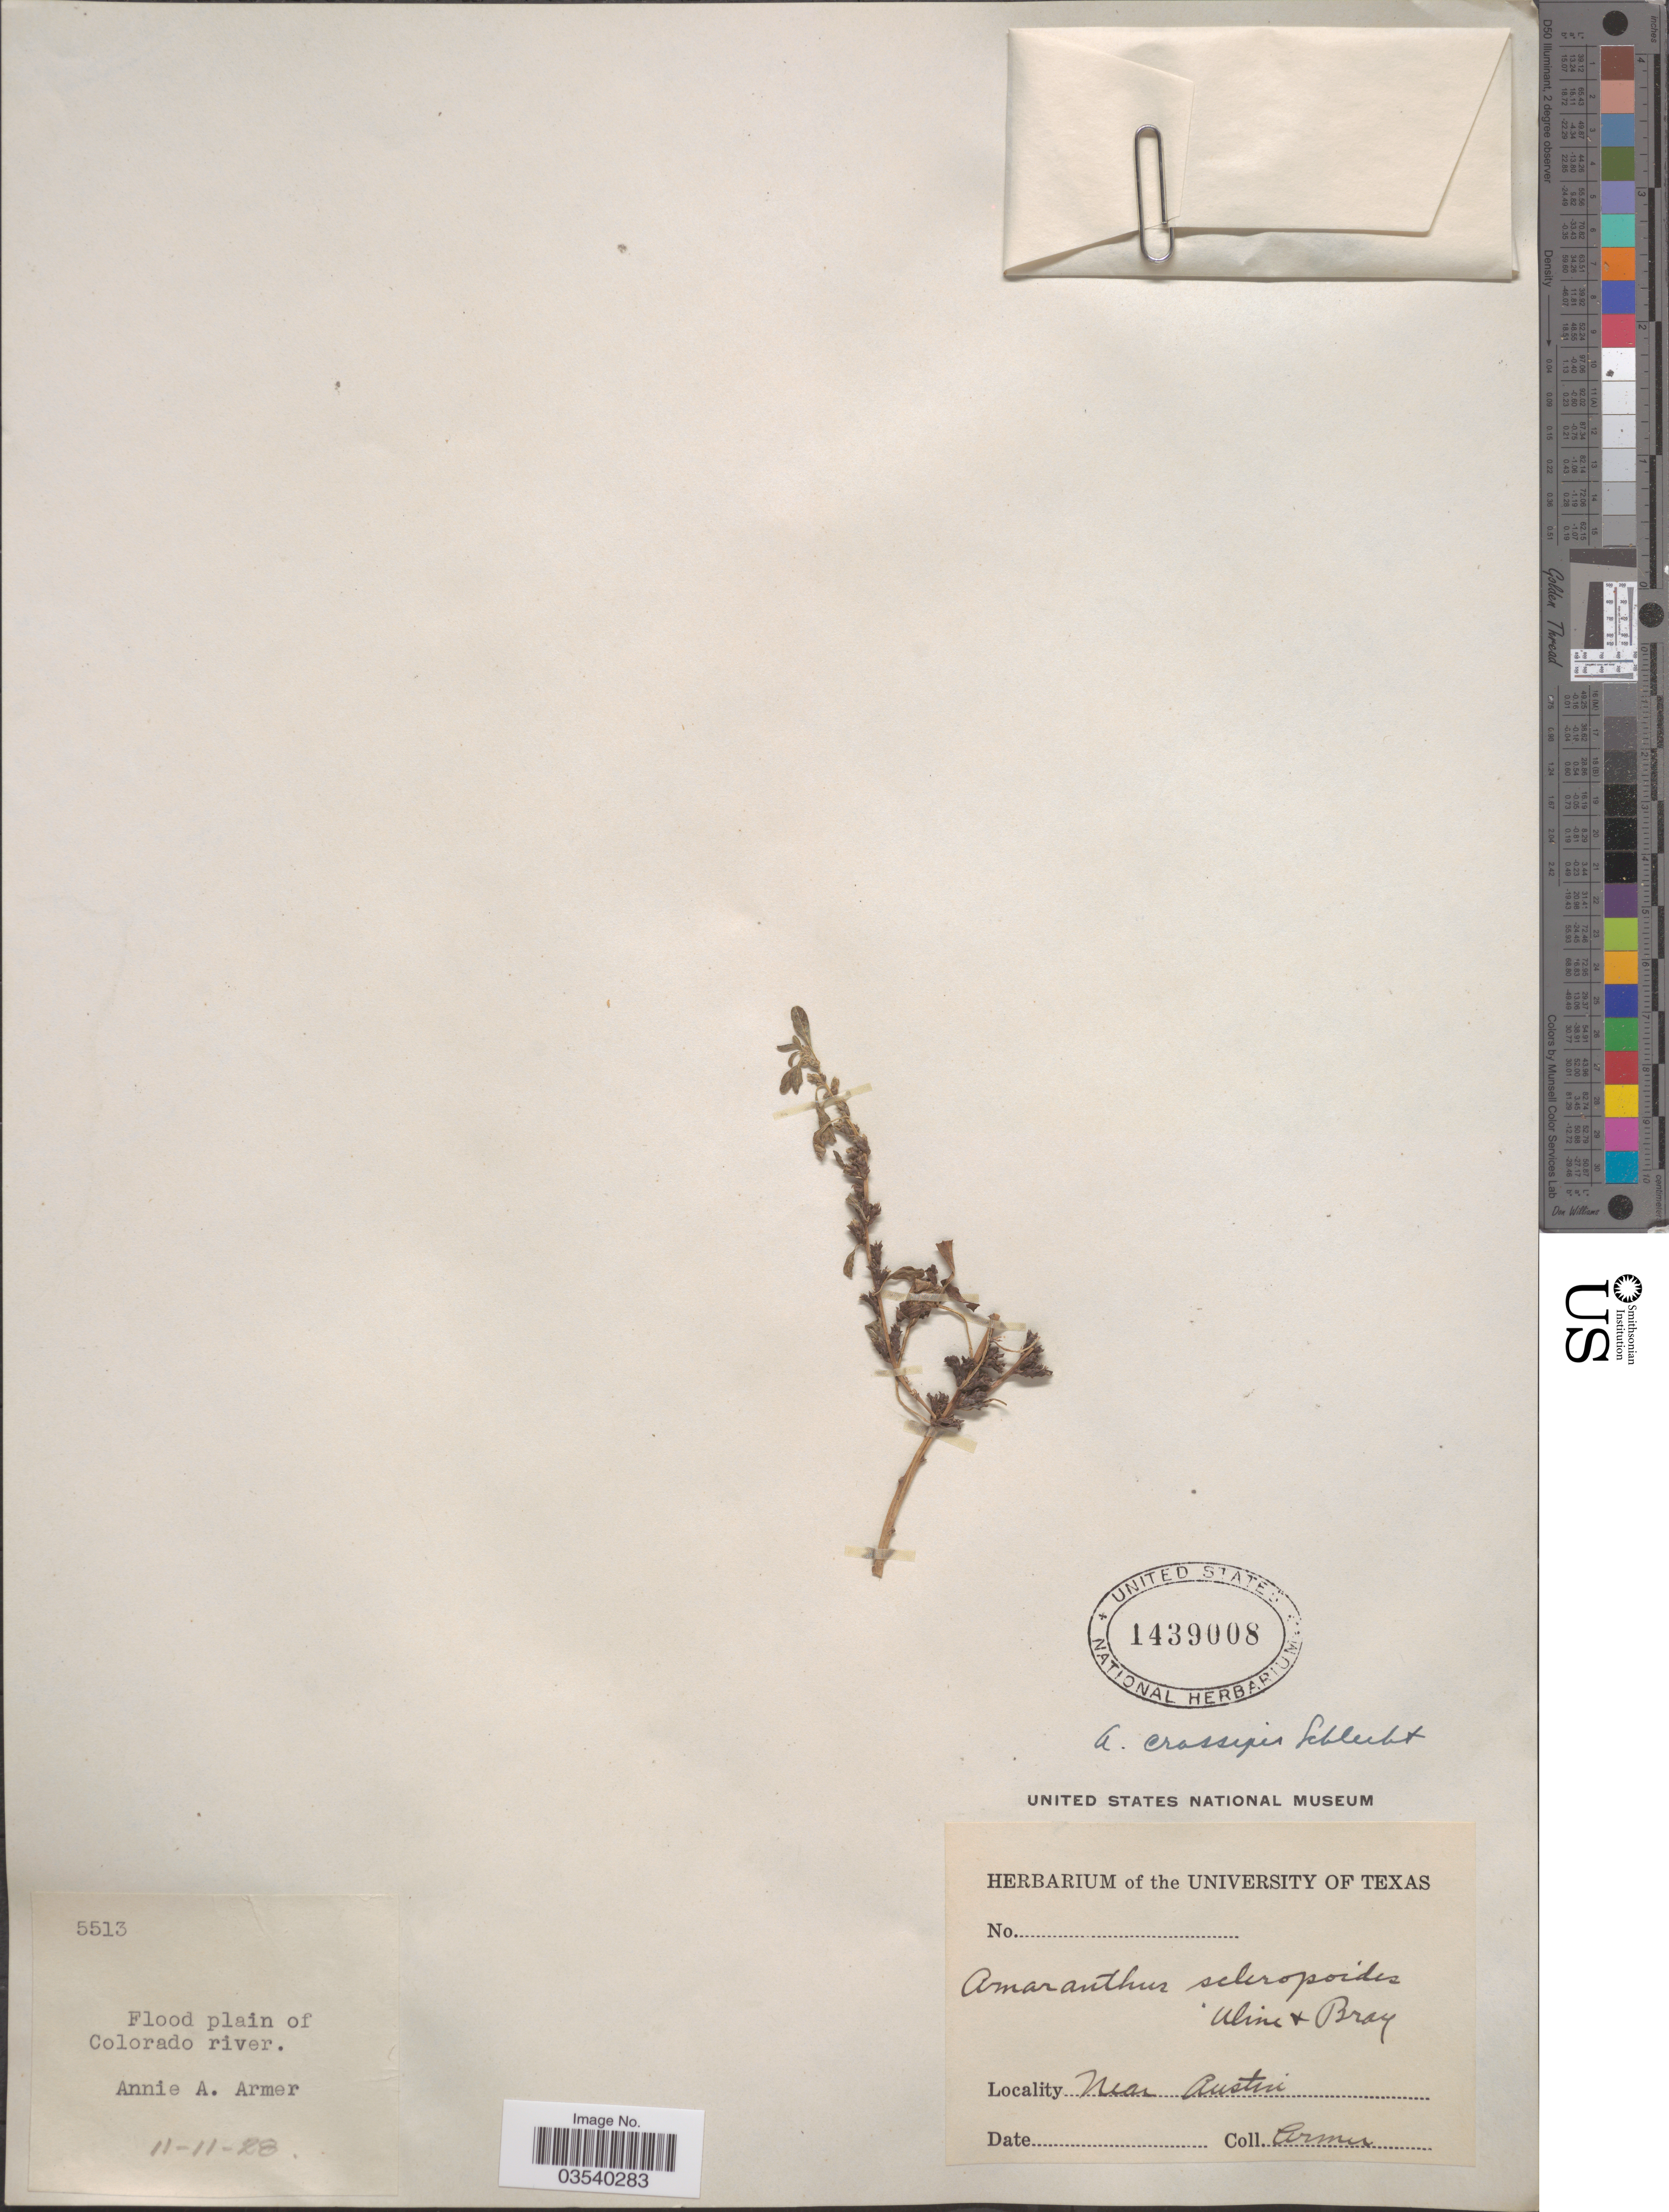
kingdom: Plantae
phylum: Tracheophyta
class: Magnoliopsida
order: Caryophyllales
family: Amaranthaceae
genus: Amaranthus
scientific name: Amaranthus crassipes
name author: Schltdl.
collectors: A. Armer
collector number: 5513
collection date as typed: Transcribed d/m/y: 11/11/28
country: United States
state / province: Texas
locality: Flood plain of Colorado river. Near Austin.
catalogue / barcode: US 1439008